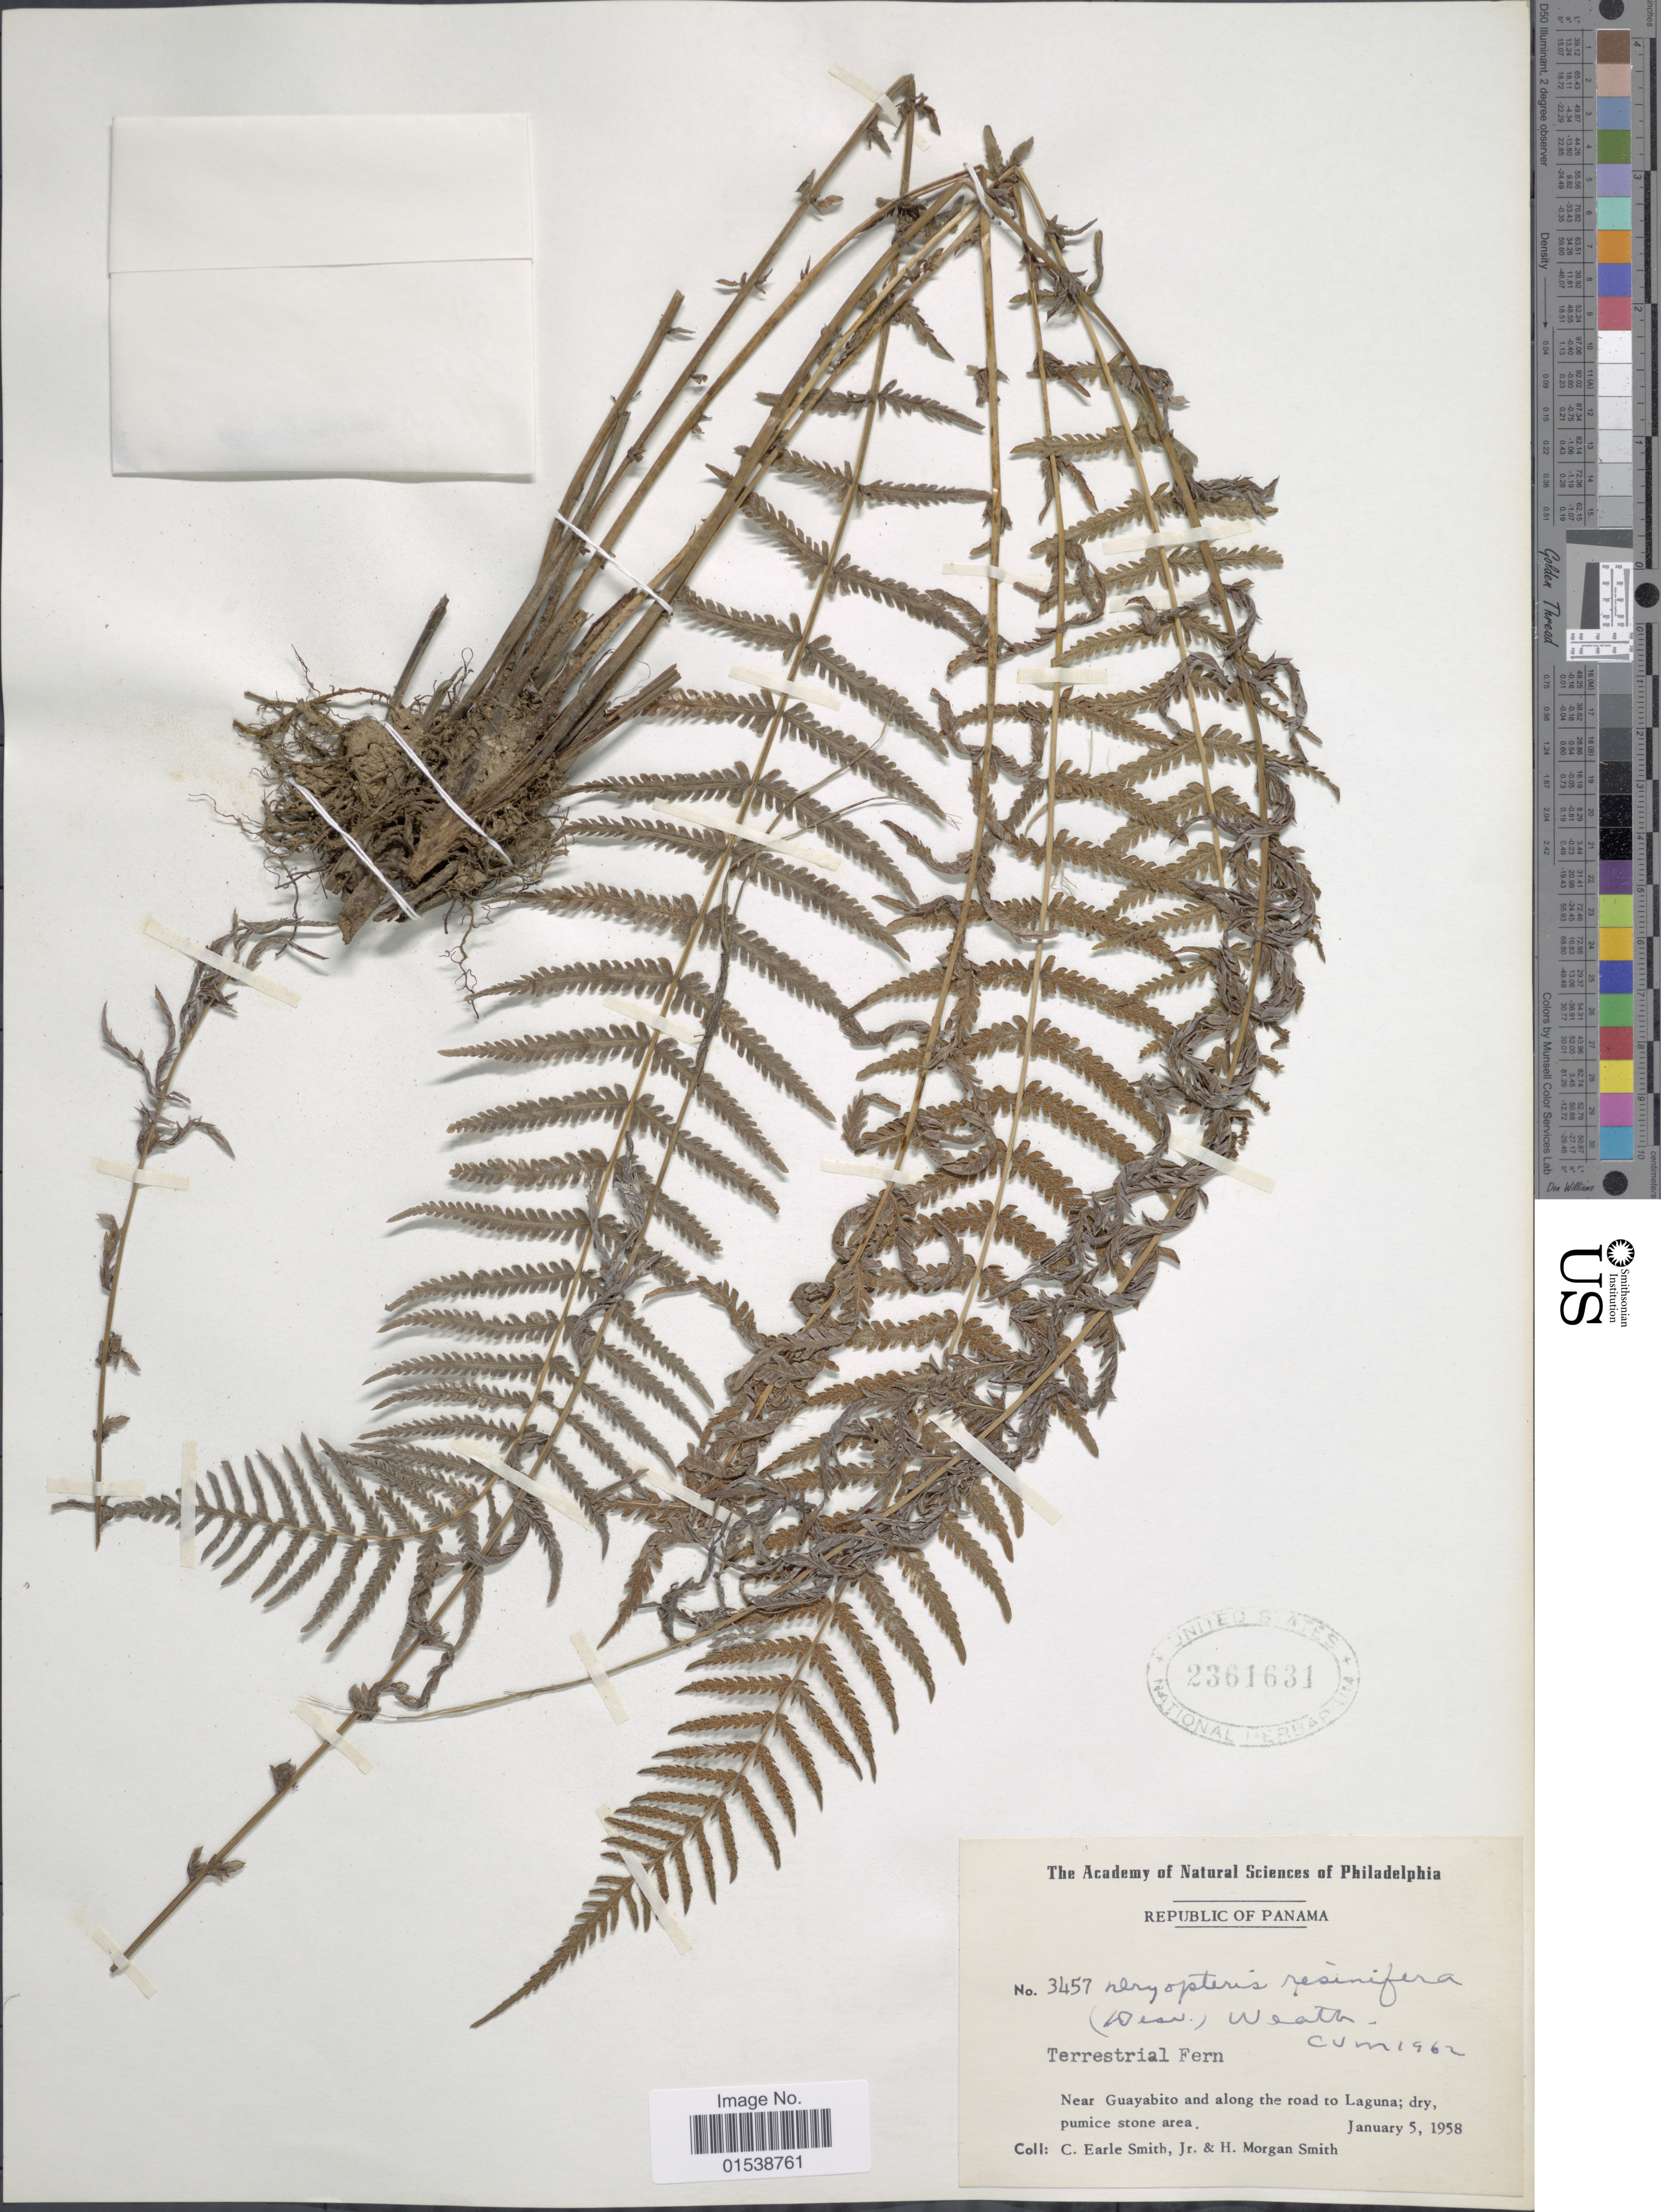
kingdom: Plantae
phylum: Tracheophyta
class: Polypodiopsida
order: Polypodiales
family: Thelypteridaceae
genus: Amauropelta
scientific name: Amauropelta resinifera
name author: (Desv.) Pic. Serm.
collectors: C. E. Smith Jr. & H. M. Smith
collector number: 3457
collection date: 1958-01-05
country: Panama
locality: Republic of Panama, near Guayabito and along the road to Laguna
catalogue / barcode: US 2361631